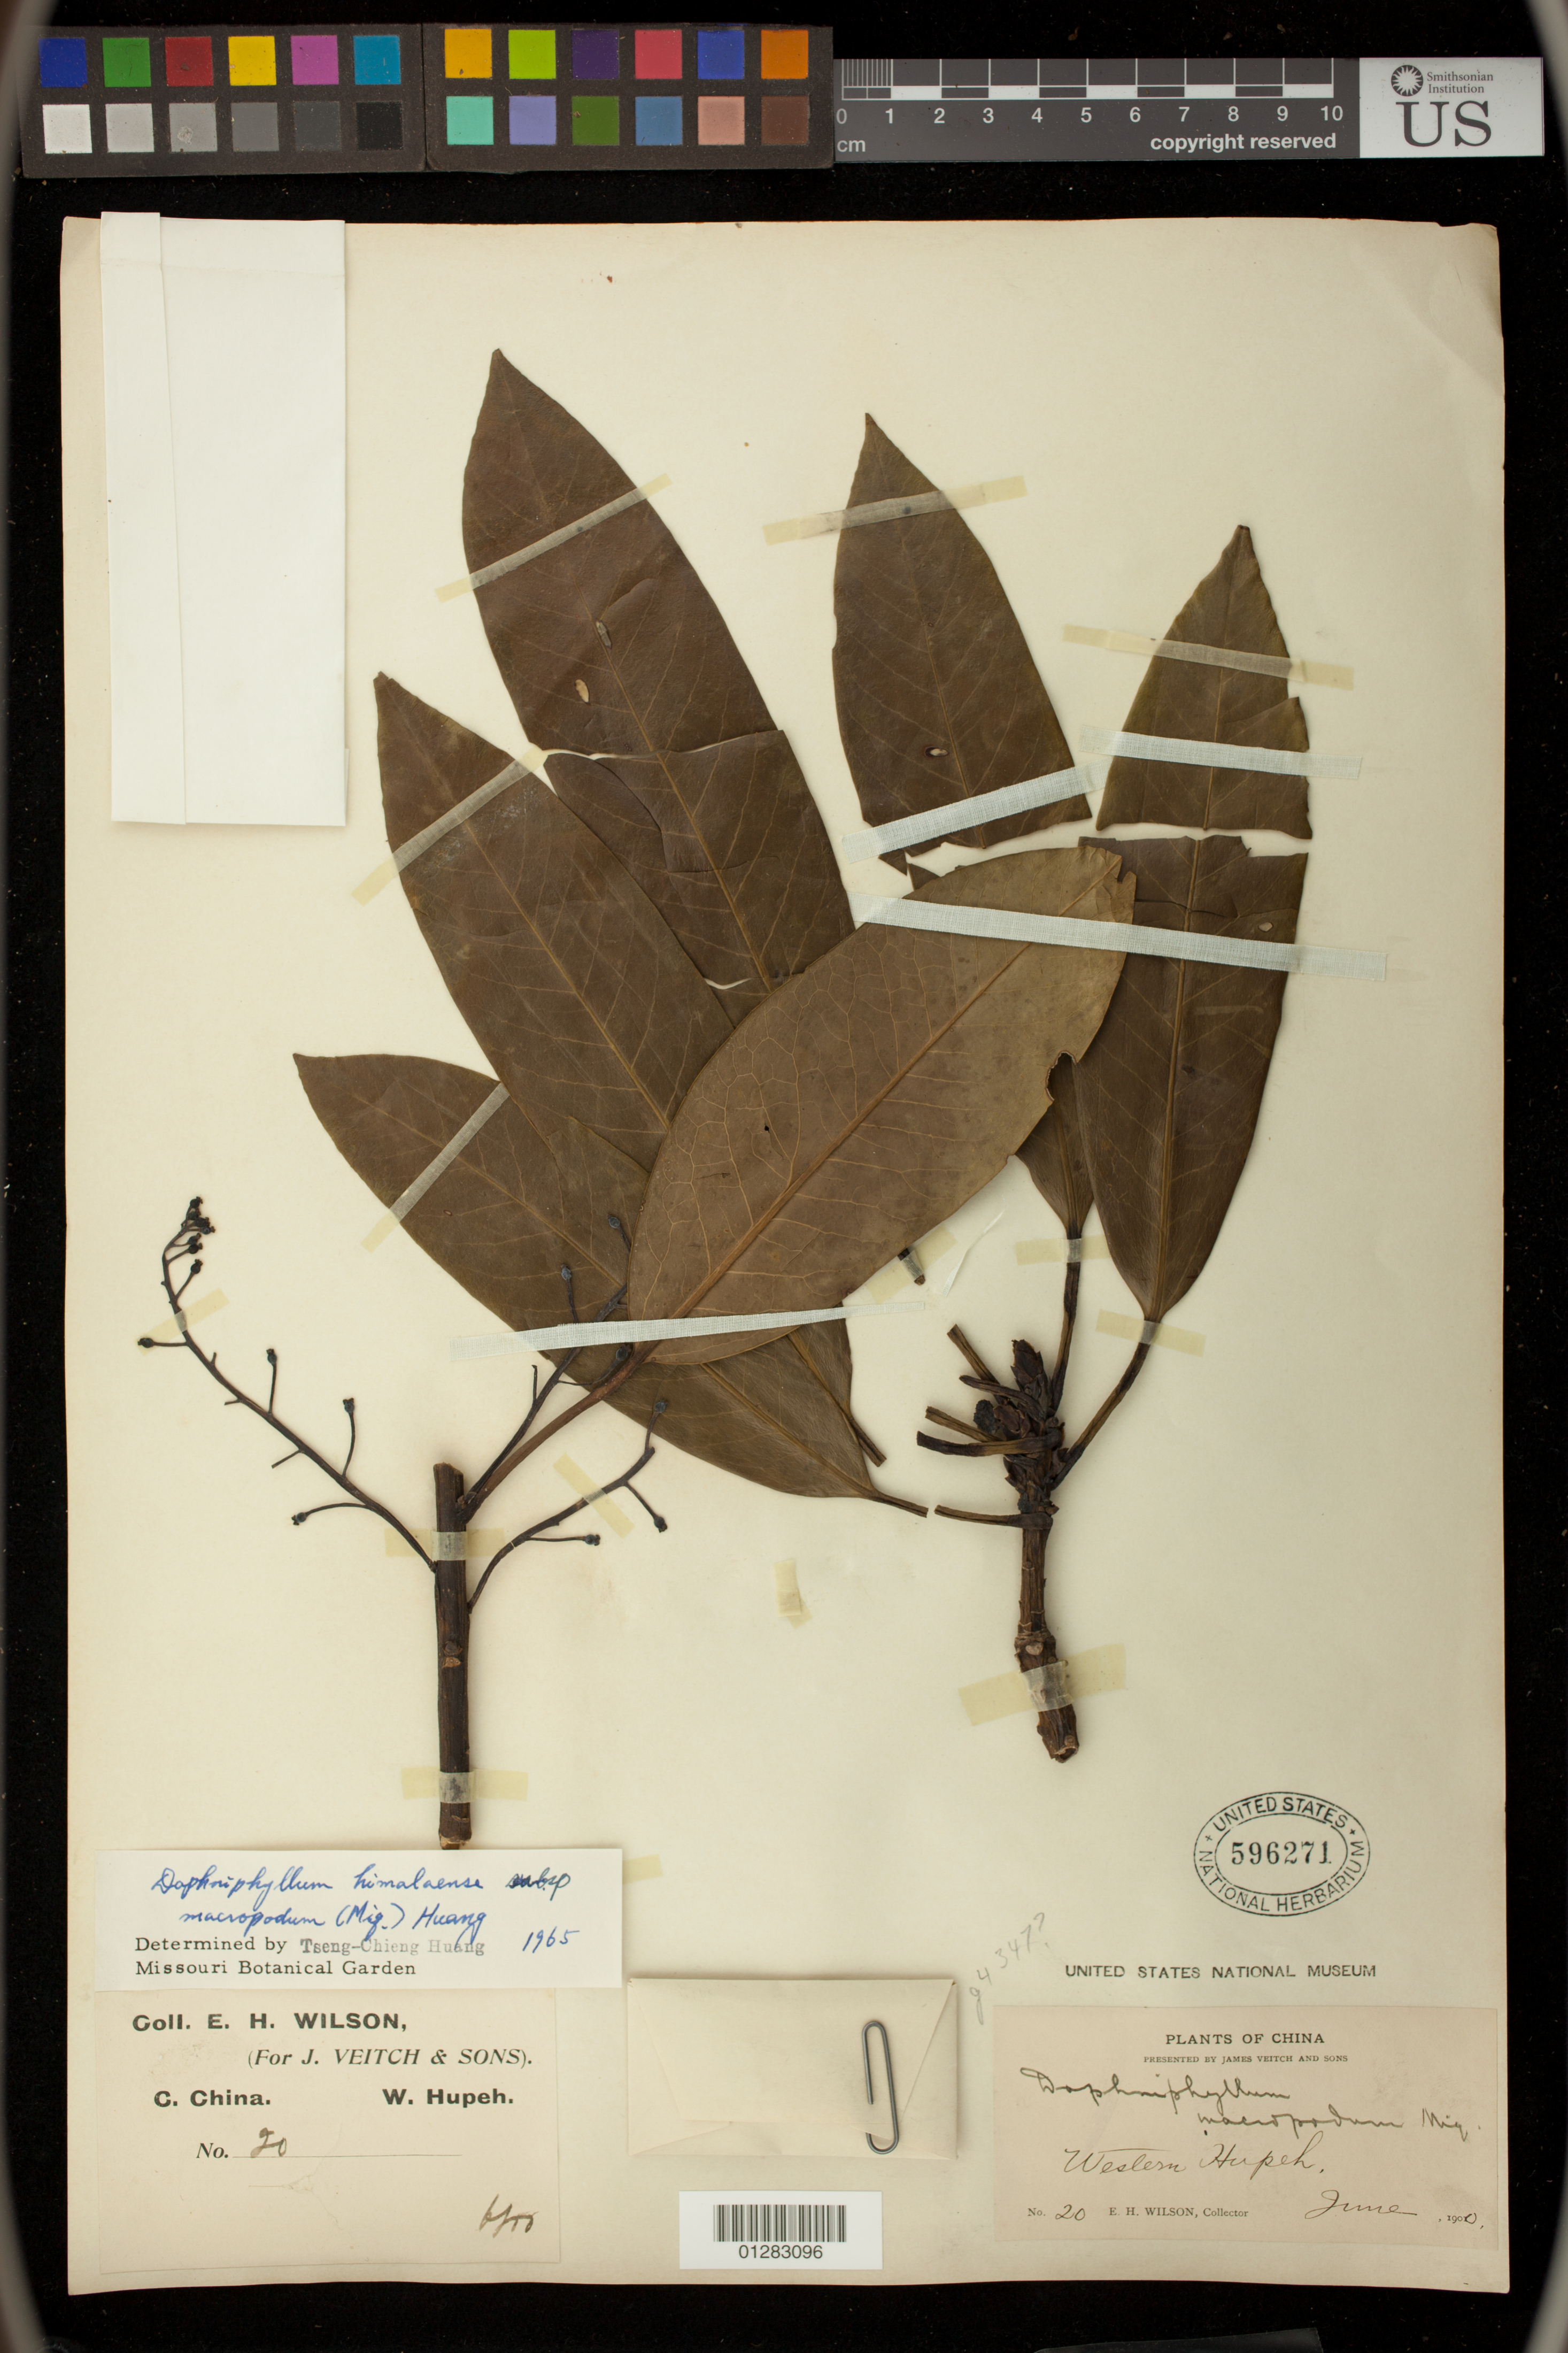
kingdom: Plantae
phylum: Tracheophyta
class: Magnoliopsida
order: Saxifragales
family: Daphniphyllaceae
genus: Daphniphyllum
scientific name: Daphniphyllum himalayense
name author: (Benth.) Müll. Arg.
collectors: E. Wilson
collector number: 20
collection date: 1900-06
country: China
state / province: Hubei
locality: Western Hupeh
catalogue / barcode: US 596271